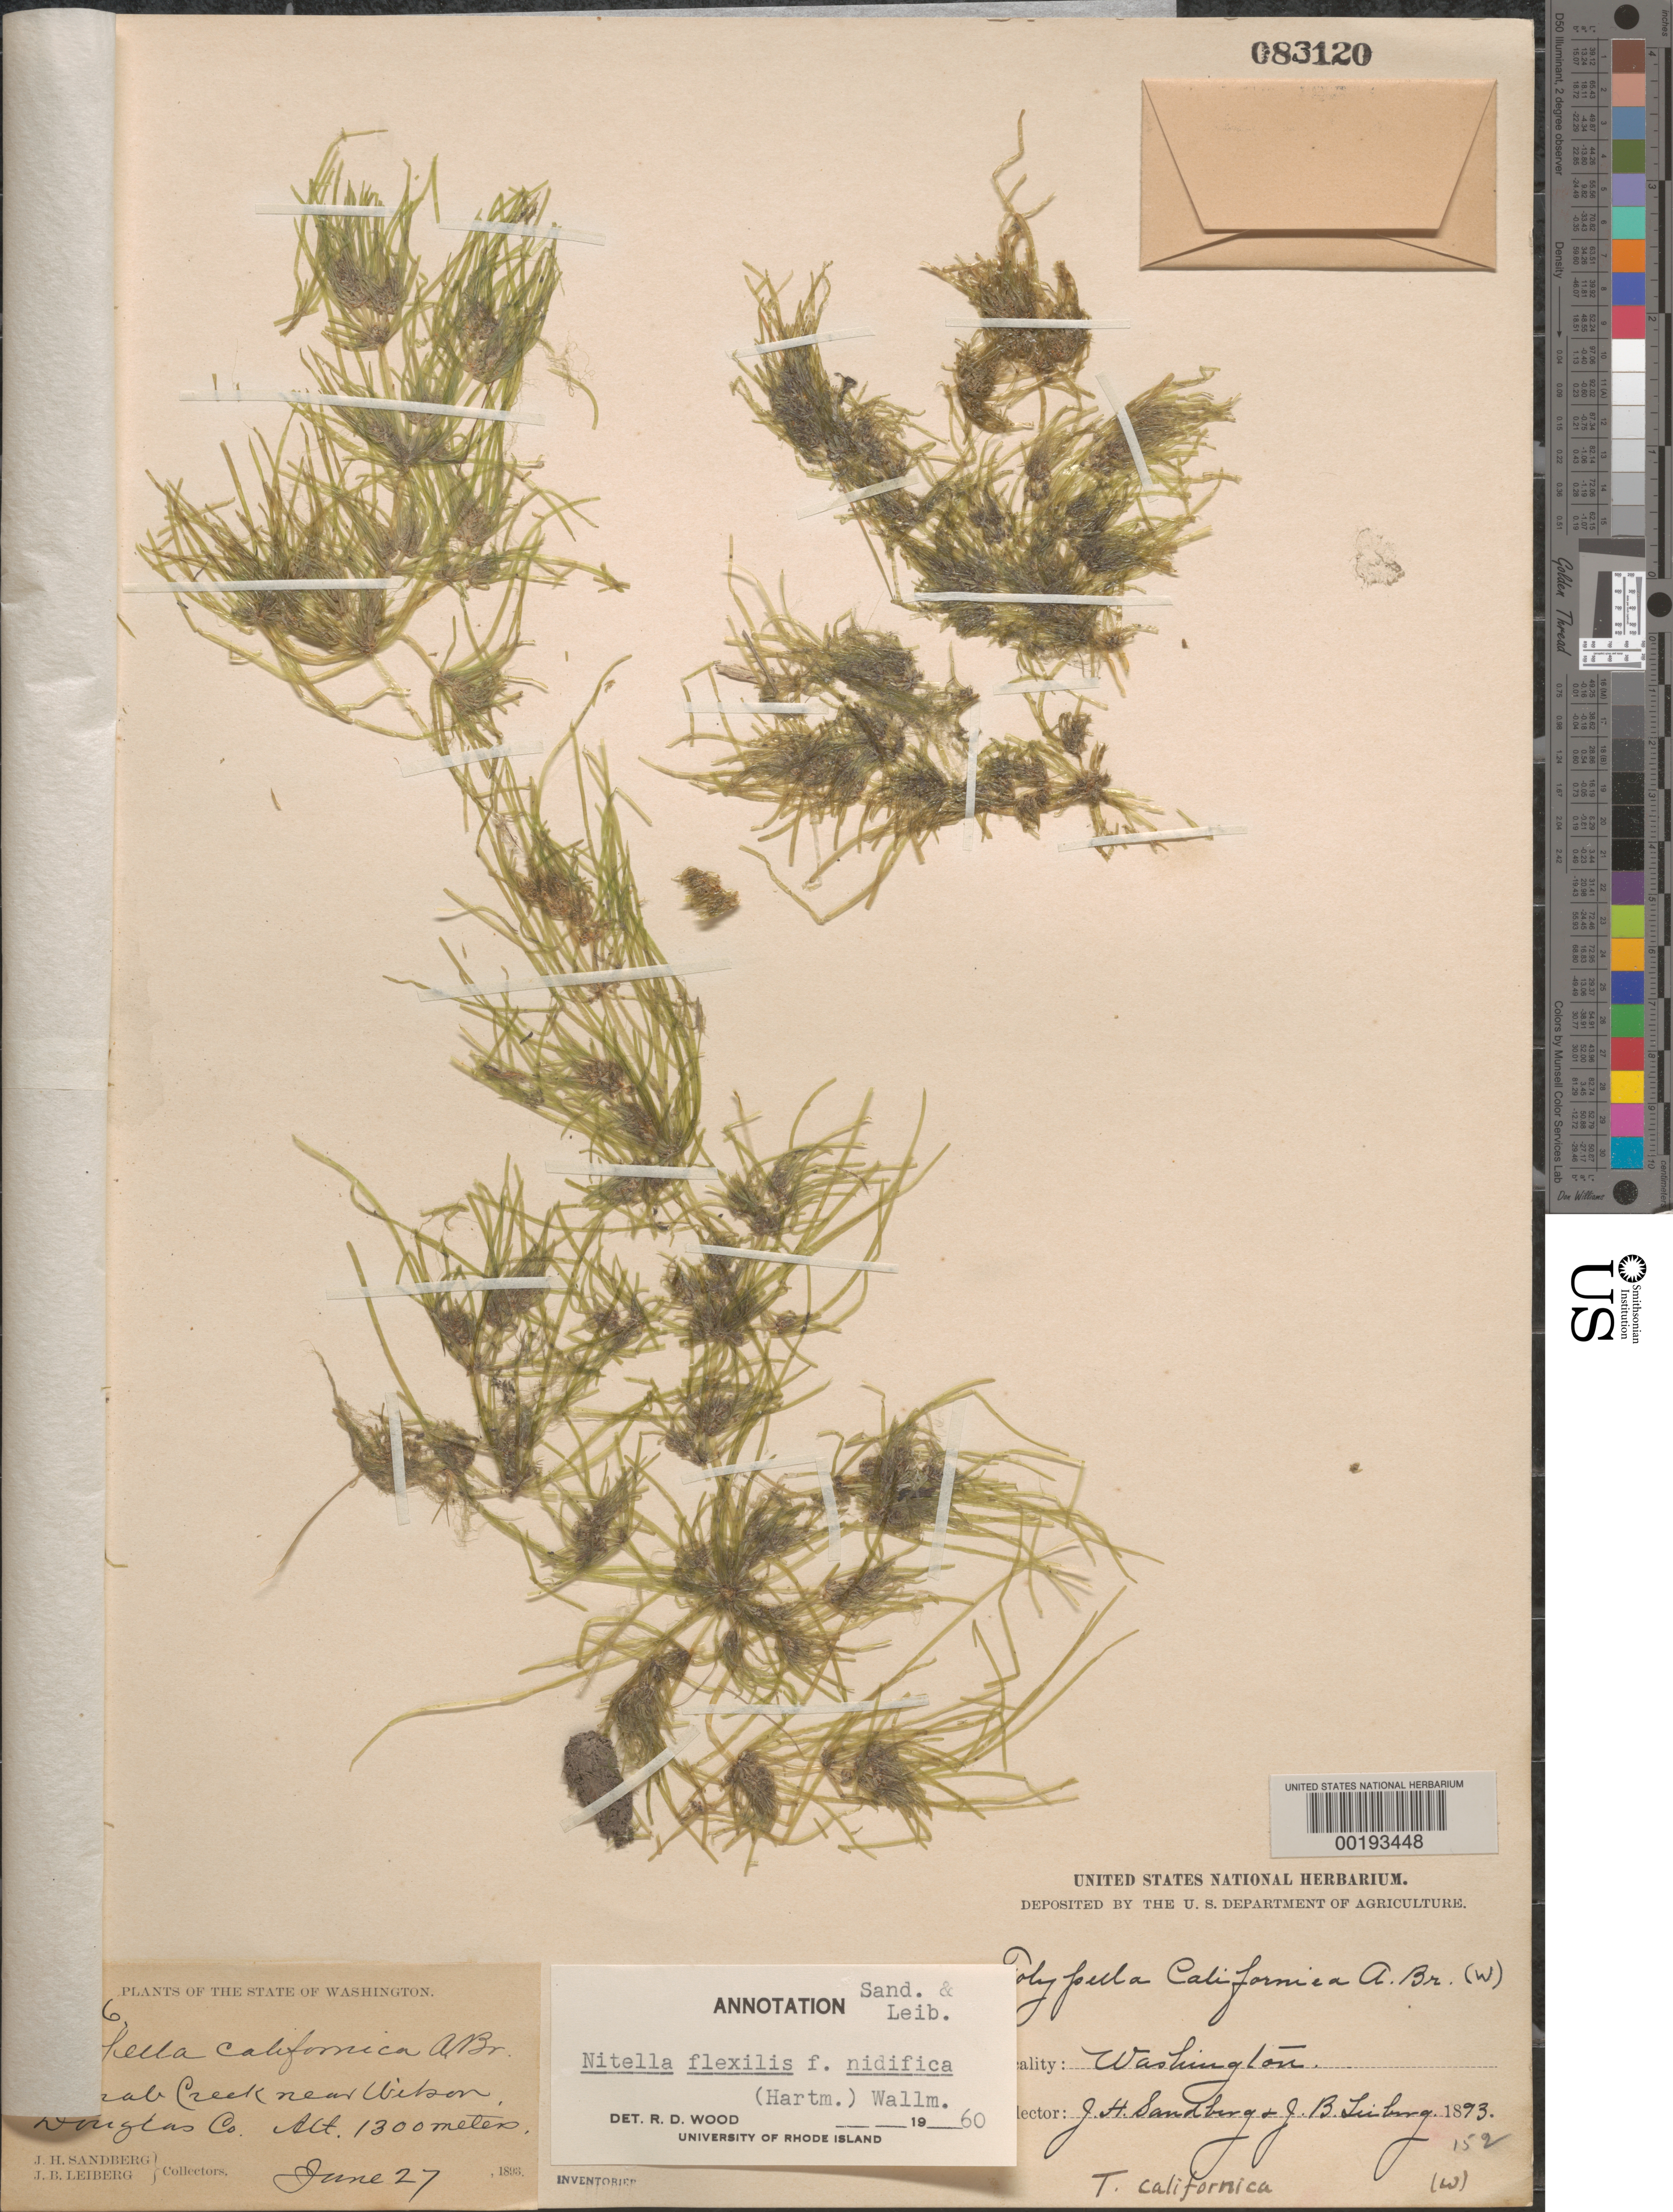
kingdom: Plantae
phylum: Charophyta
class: Charophyceae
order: Charales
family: Characeae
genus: Nitella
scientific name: Nitella flexilis f. nidifica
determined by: Wood, R. D.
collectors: J. H. Sandberg & J. Leiberg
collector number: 336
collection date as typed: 27 Jun 1893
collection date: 1893-06-27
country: United States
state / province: Washington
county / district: Douglas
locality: Crab Creek, near Wilson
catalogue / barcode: US 83120